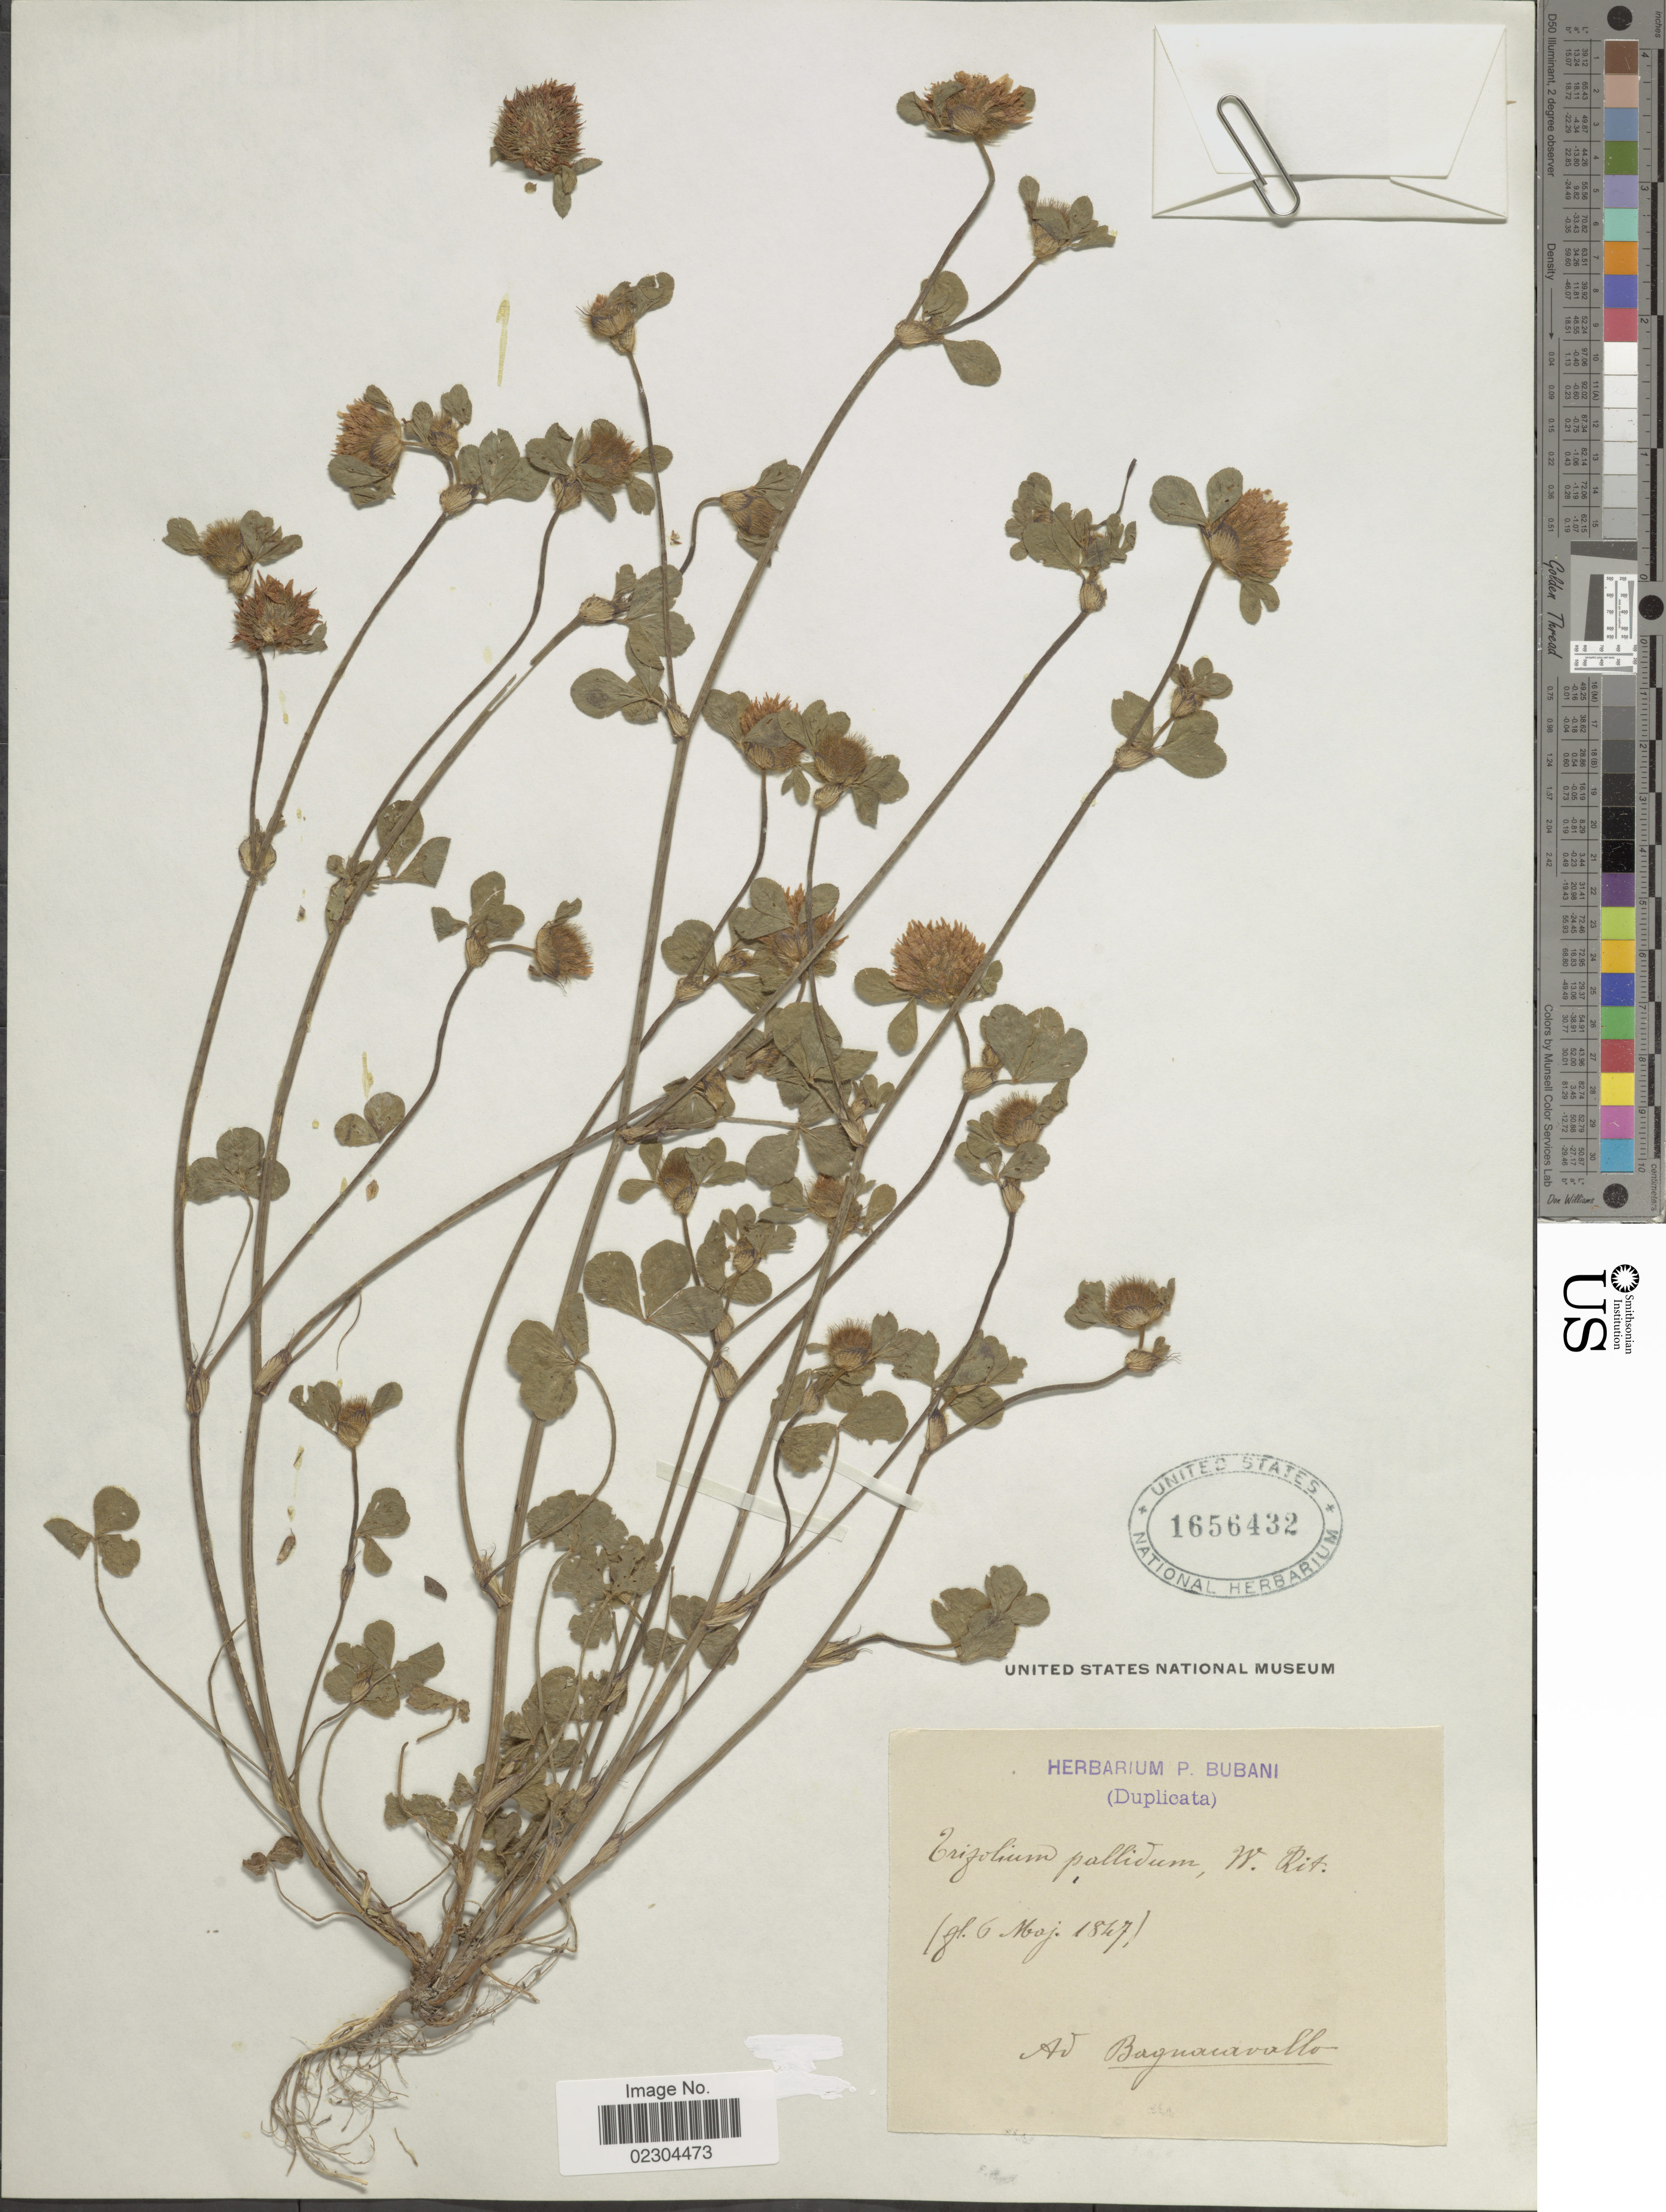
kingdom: Plantae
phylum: Tracheophyta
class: Magnoliopsida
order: Fabales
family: Fabaceae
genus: Trifolium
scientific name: Trifolium pallidum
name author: Waldst. & Kit.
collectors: ex herb. P. Bubani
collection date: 1847-05-06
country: Italy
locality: Bagnacavallo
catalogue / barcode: US 1656432